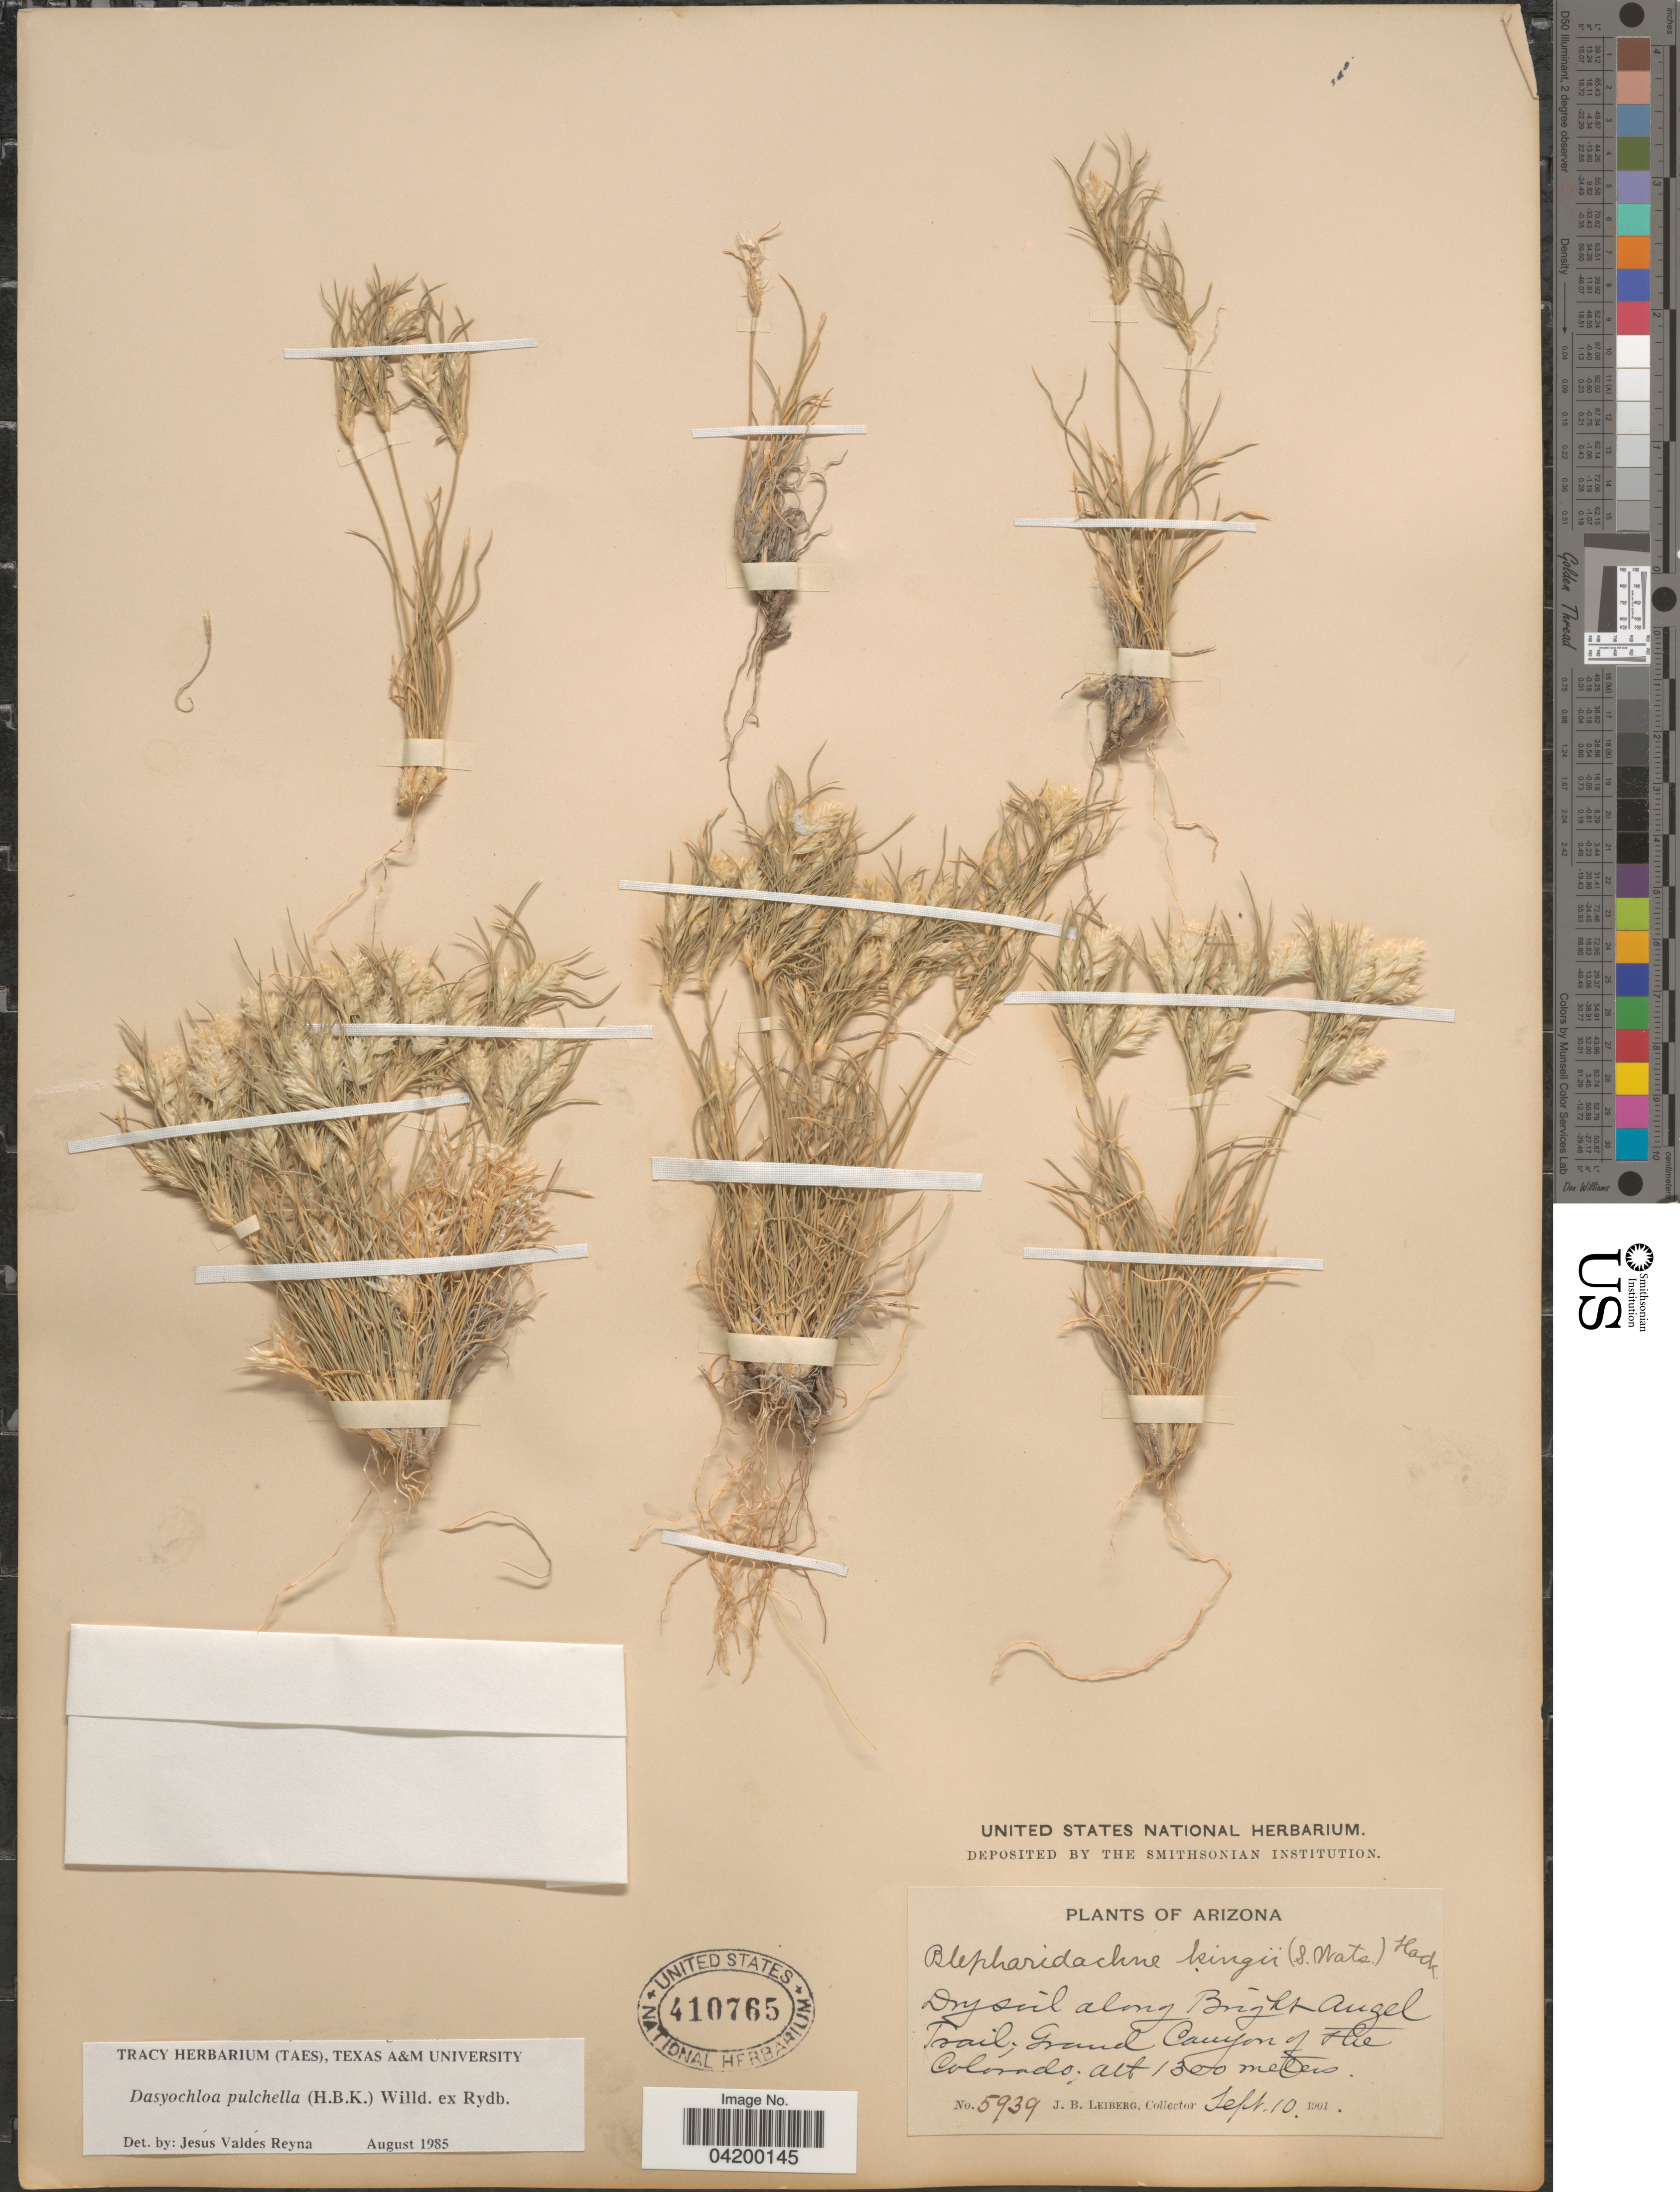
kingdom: Plantae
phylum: Tracheophyta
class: Liliopsida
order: Poales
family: Poaceae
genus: Dasyochloa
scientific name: Dasyochloa pulchella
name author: (Kunth) Willd. ex Rydb.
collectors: J. B. Leiberg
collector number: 5939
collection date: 1901-09-10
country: United States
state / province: Arizona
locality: Dry soil along Bright Angel Trail; Grand Canyon of the Colorado.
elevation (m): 1300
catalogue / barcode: US 410765